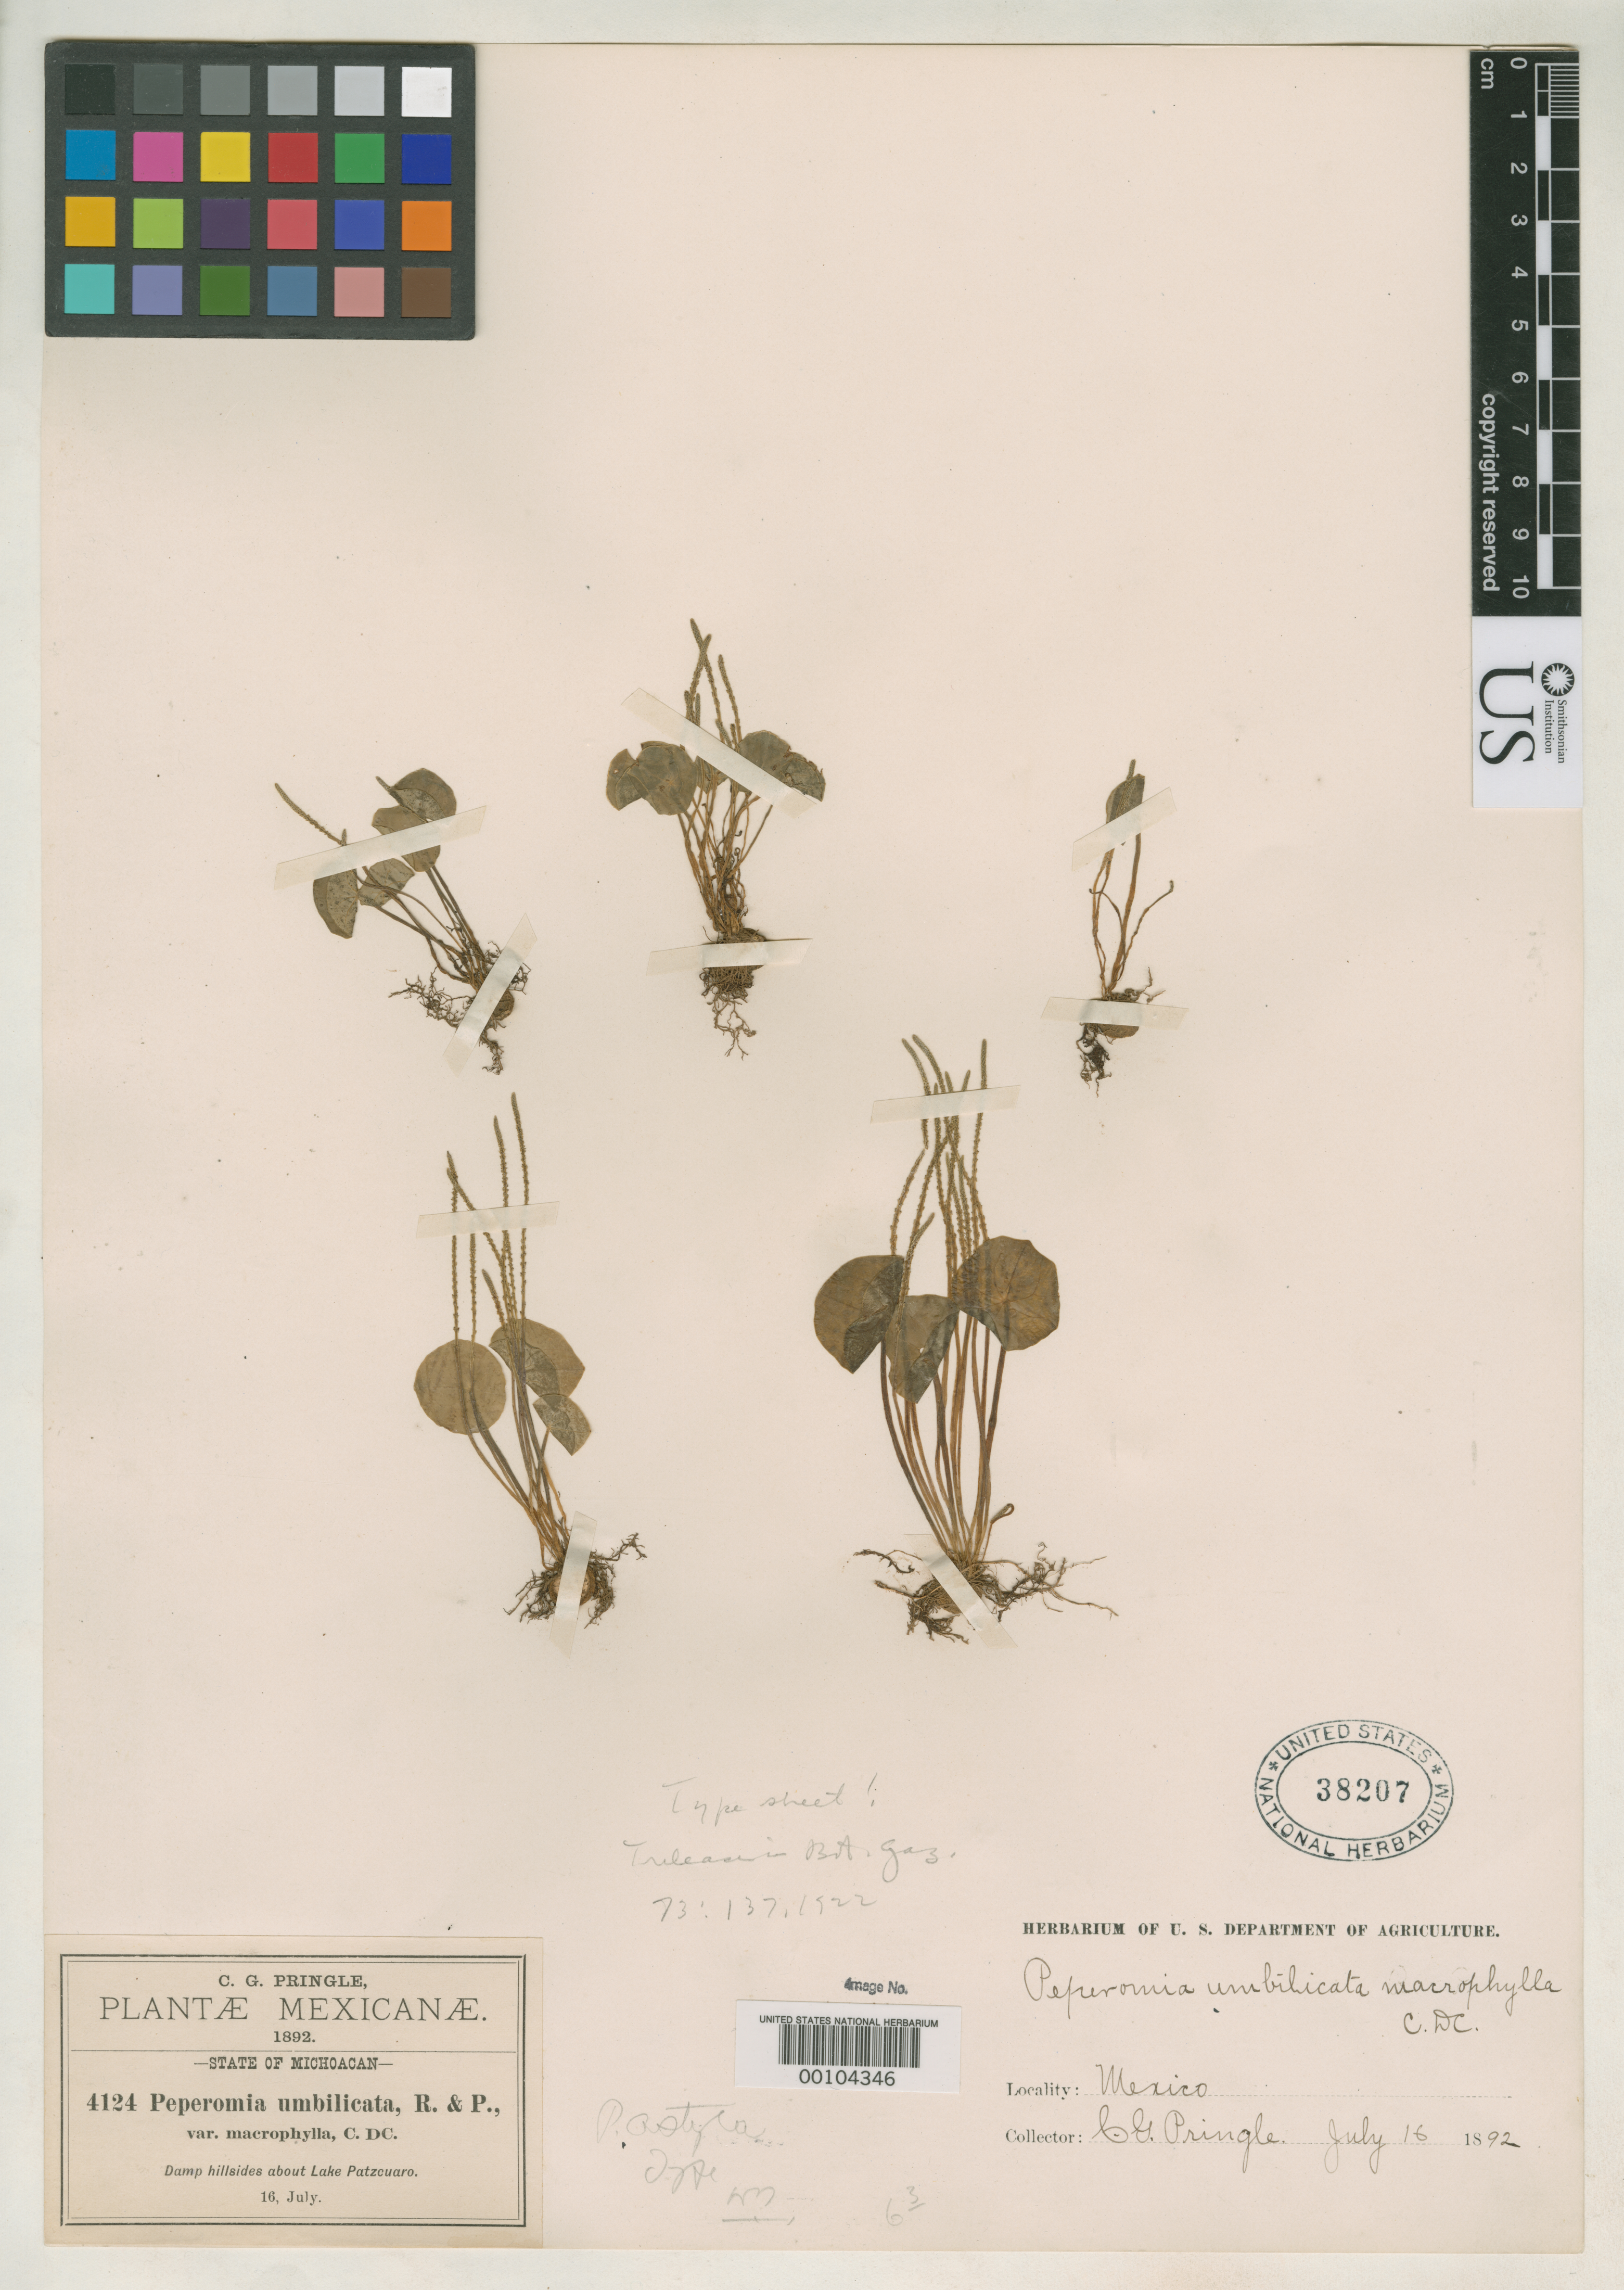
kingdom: Plantae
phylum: Tracheophyta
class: Magnoliopsida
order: Piperales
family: Piperaceae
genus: Peperomia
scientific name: Peperomia astyla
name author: Trel.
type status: Holotype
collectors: C. G. Pringle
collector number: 4124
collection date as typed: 16 Jul 1892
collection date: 1892-07-16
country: Mexico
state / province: Michoacán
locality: Lake Patzcuaro.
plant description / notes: Protologue: "based chiefly on extensive collections of USNH & NYBG". Trelease annotated this specimen as "Type" and NY records do not have any corresponding duplicates.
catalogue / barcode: US 38207